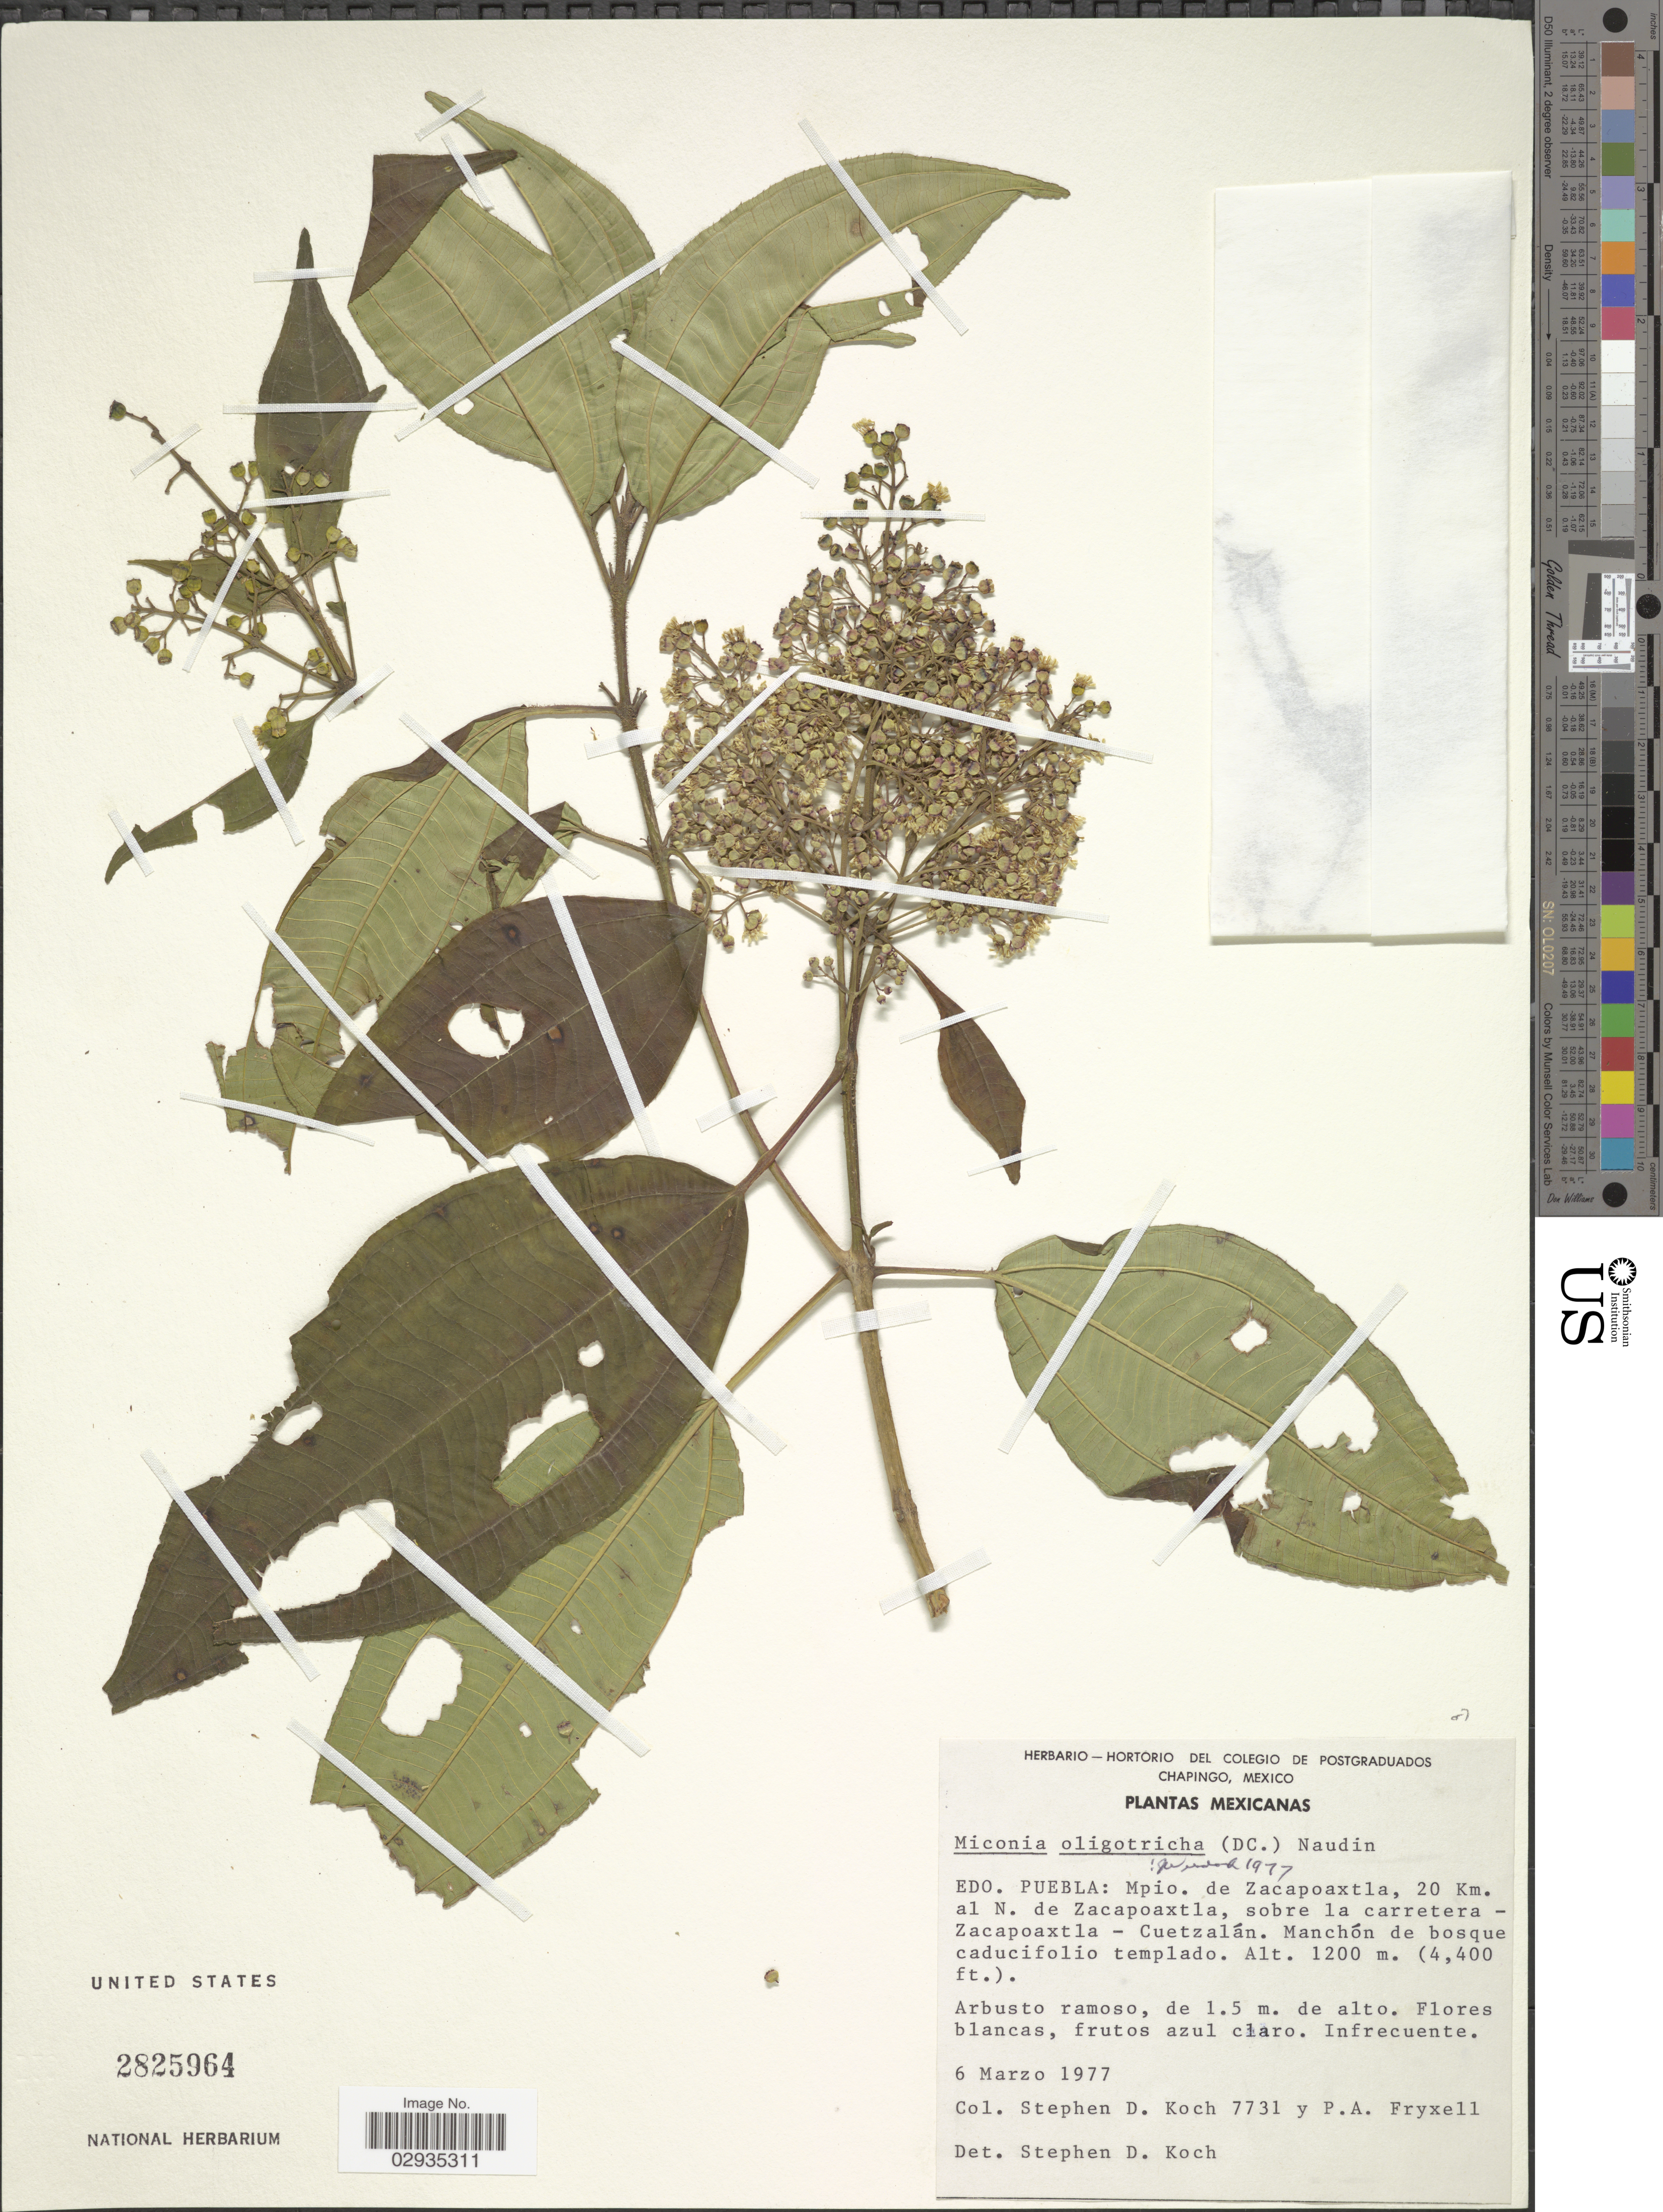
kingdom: Plantae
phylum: Tracheophyta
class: Magnoliopsida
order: Myrtales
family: Melastomataceae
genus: Miconia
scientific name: Miconia oligotricha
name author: (DC.) Naudin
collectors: S. D. Koch & P. A. Fryxell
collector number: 7731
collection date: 1977-03-06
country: Mexico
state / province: Puebla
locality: Mpio. de Zacapoaxtla, 20 Km. al N. de Zacapoaxtla, sobre la carretera-Zacapoaxtla-Cuetzalán.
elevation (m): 1200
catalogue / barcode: US 2825964